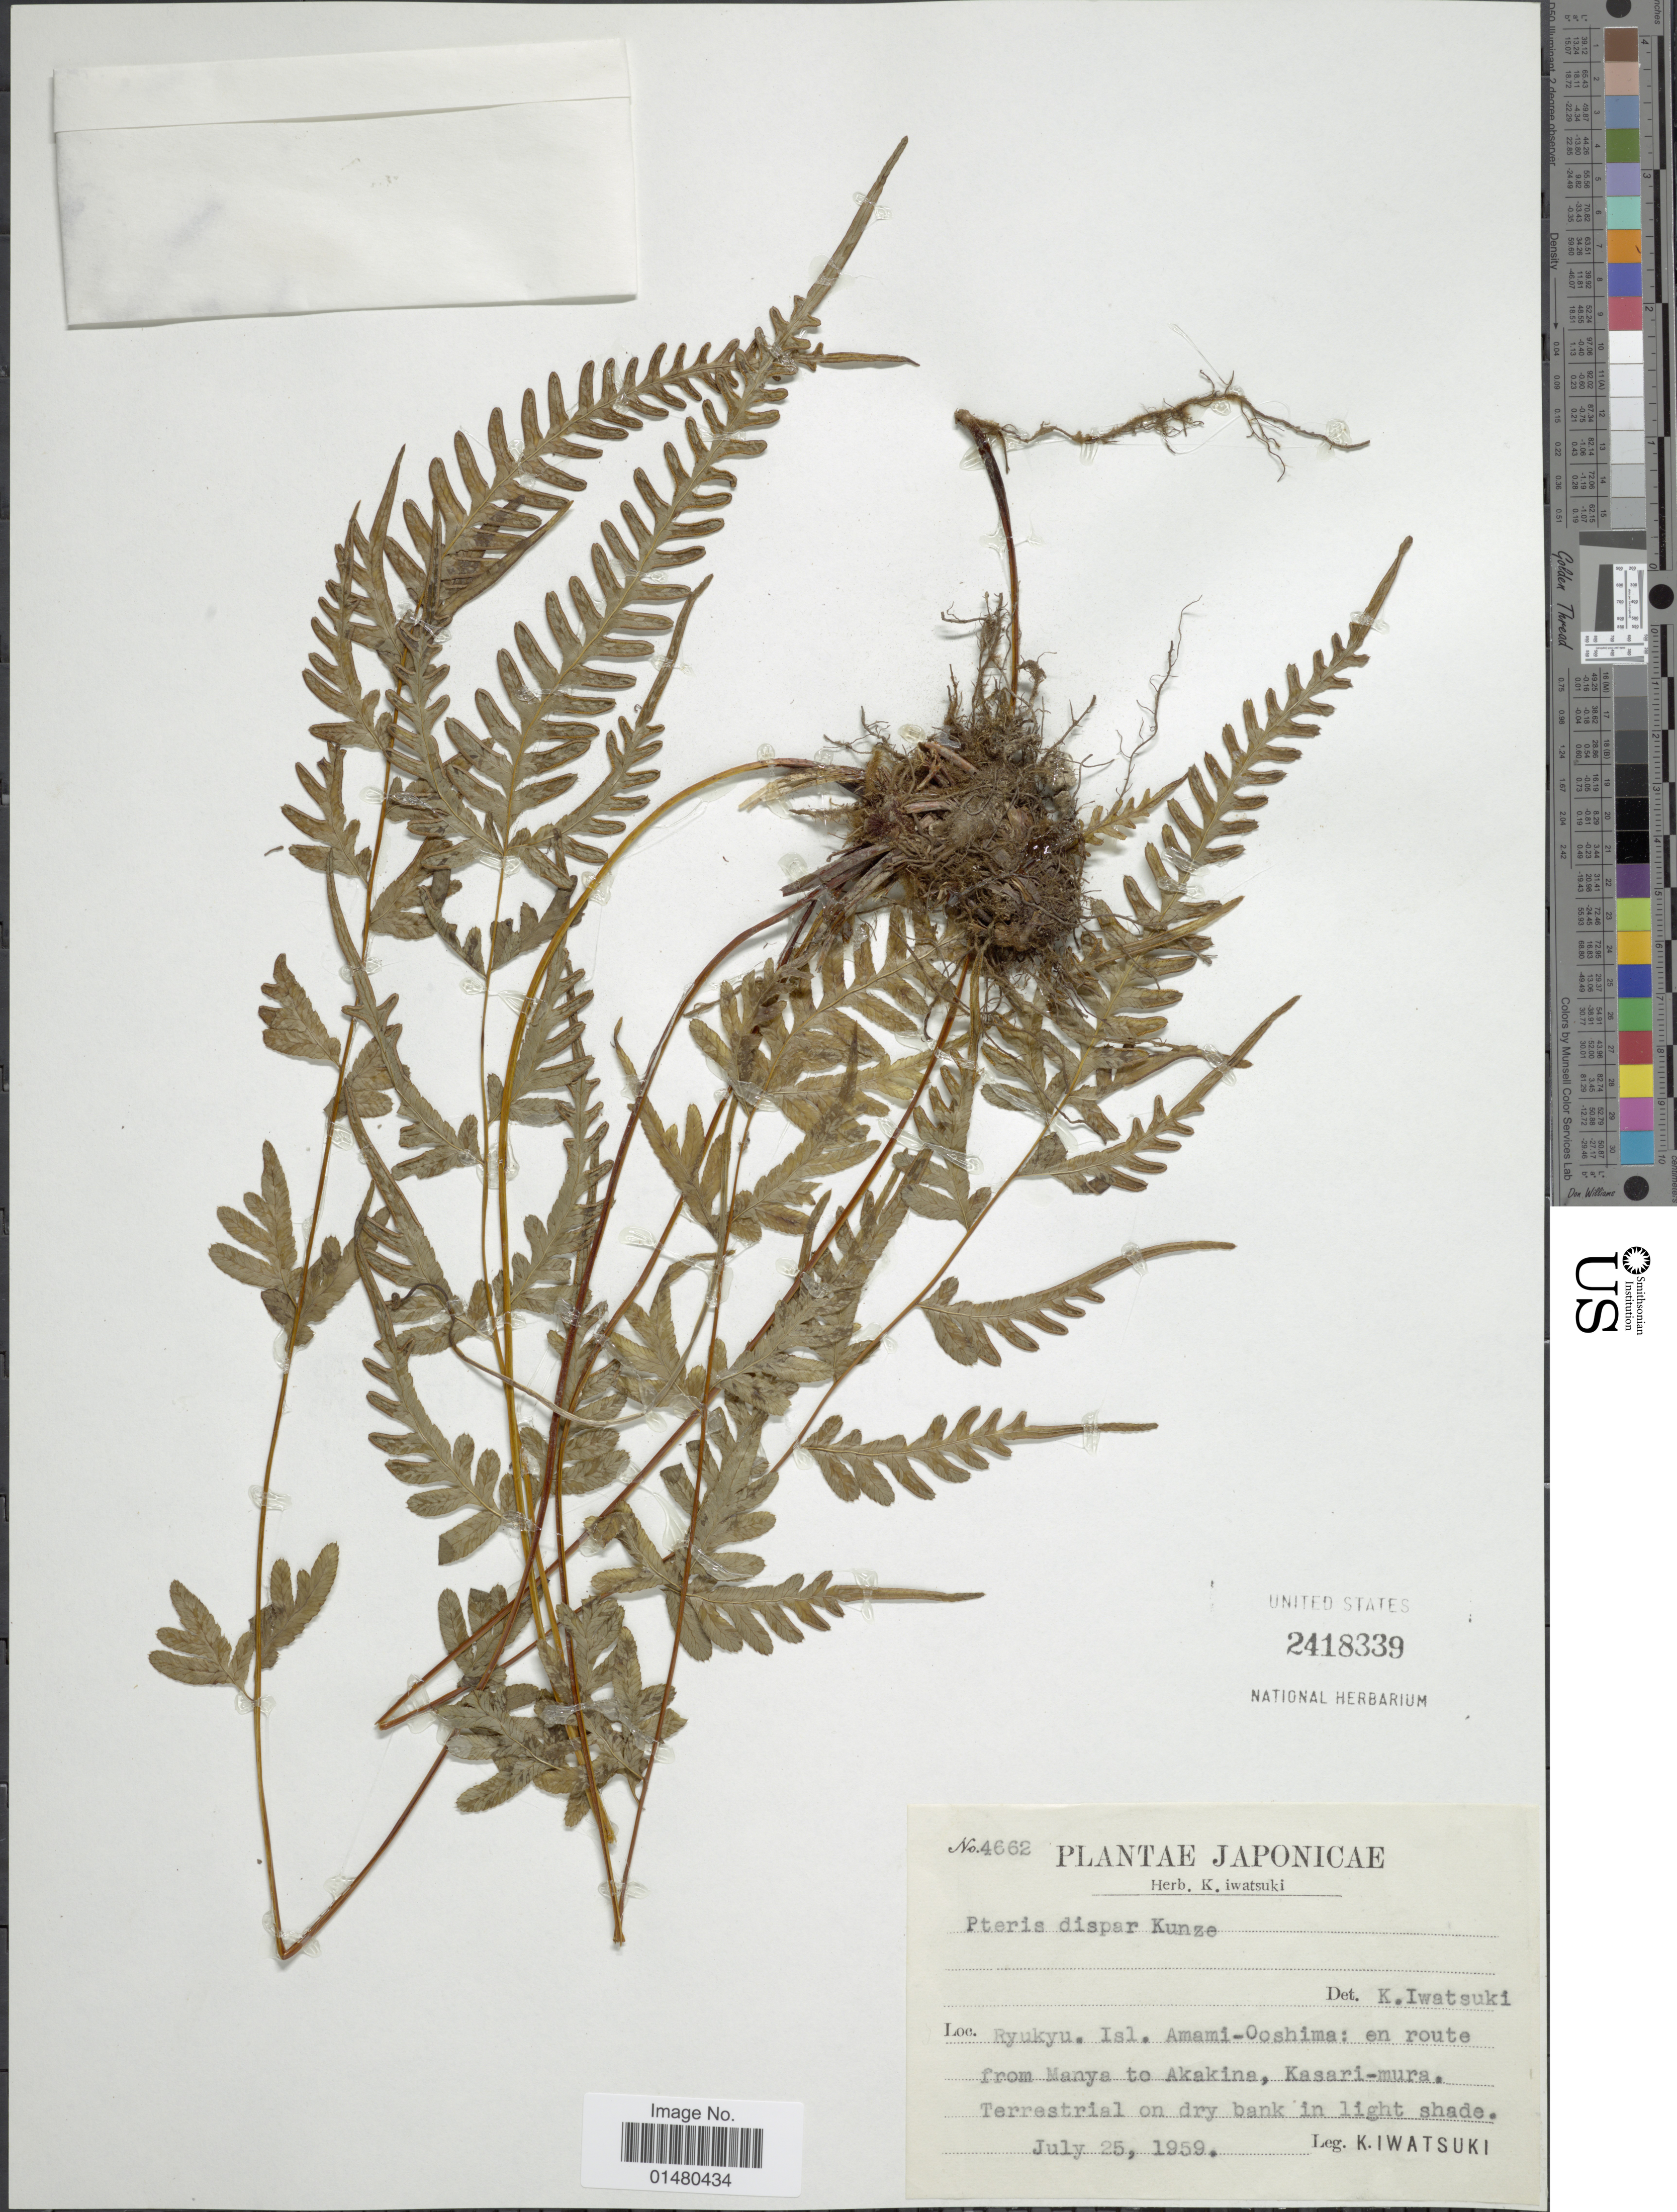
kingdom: Plantae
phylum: Tracheophyta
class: Polypodiopsida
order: Polypodiales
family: Pteridaceae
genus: Pteris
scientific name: Pteris dispar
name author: Kunze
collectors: K. Iwatsuki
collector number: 4662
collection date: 1959-07-25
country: Japan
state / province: Kagosima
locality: Ryukyu Isl. Amami-Oshima: en route from Manya to Akakina, Kasari-mura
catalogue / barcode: US 2418339